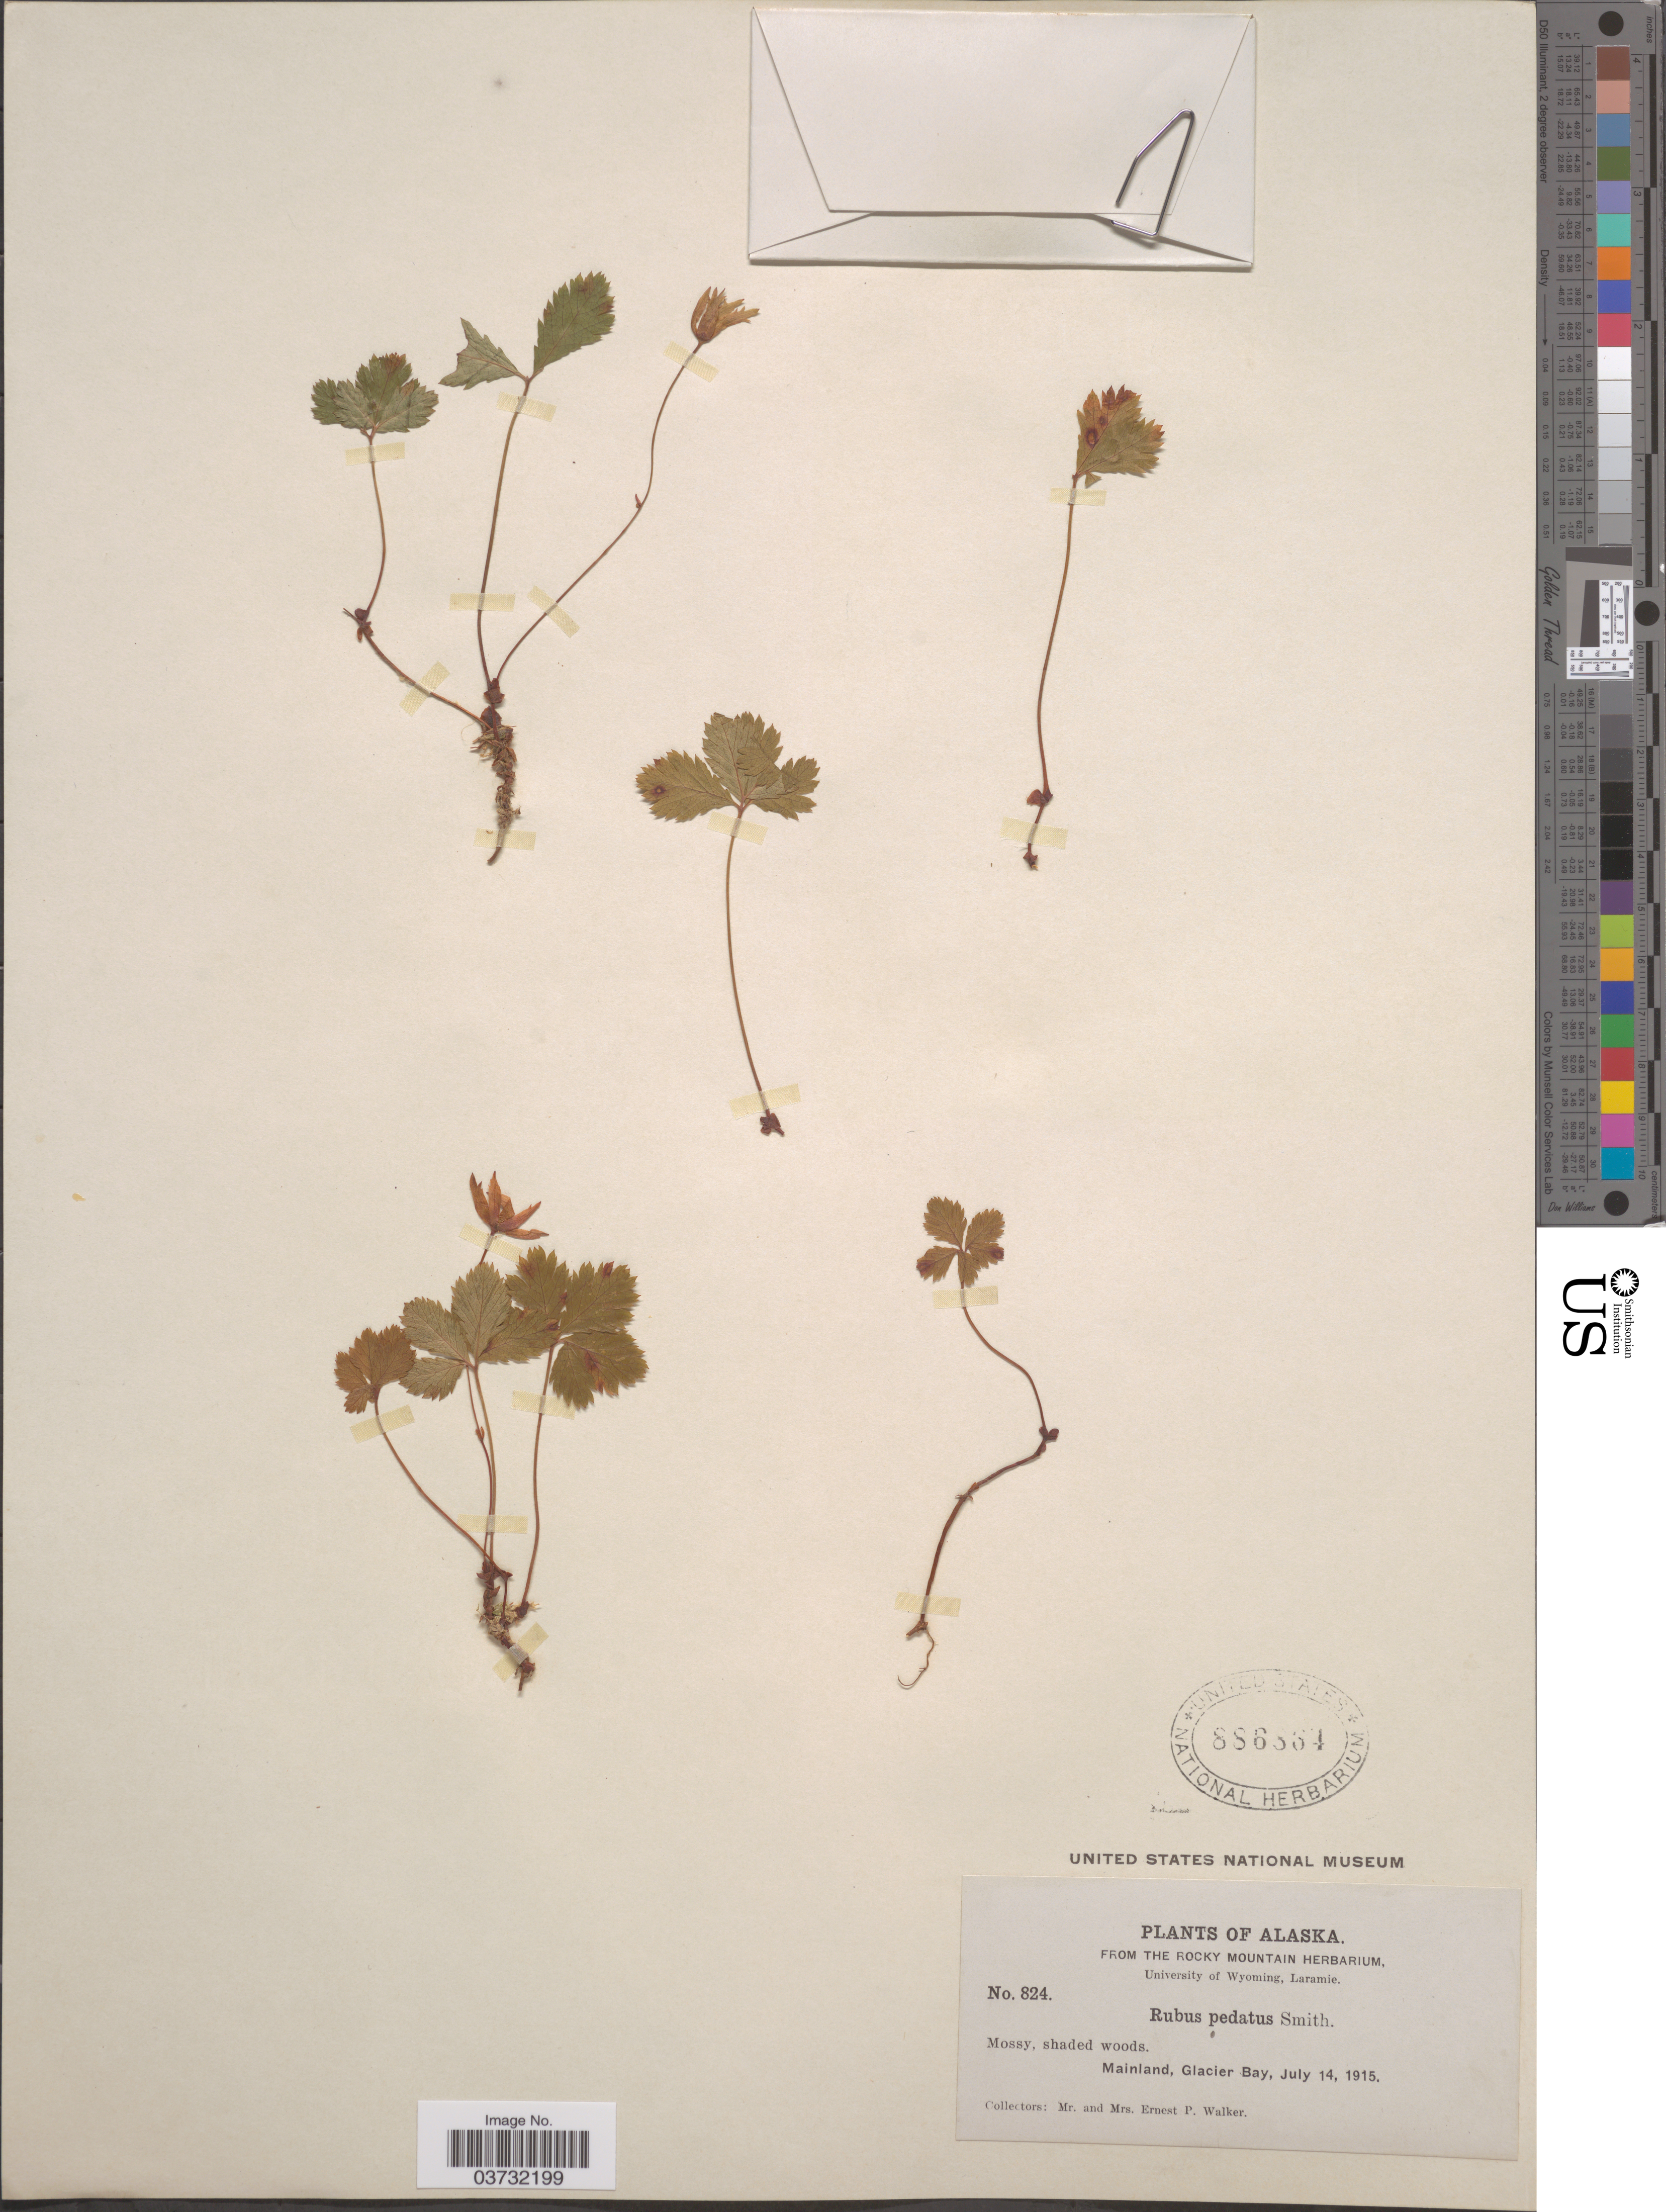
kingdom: Plantae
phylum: Tracheophyta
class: Magnoliopsida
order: Rosales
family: Rosaceae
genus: Rubus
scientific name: Rubus pedatus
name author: Sm.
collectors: E. P. Walker & E. Walker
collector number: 824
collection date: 1915-07-14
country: United States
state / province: Alaska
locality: Mainland, Glacier Bay.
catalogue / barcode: US 886864